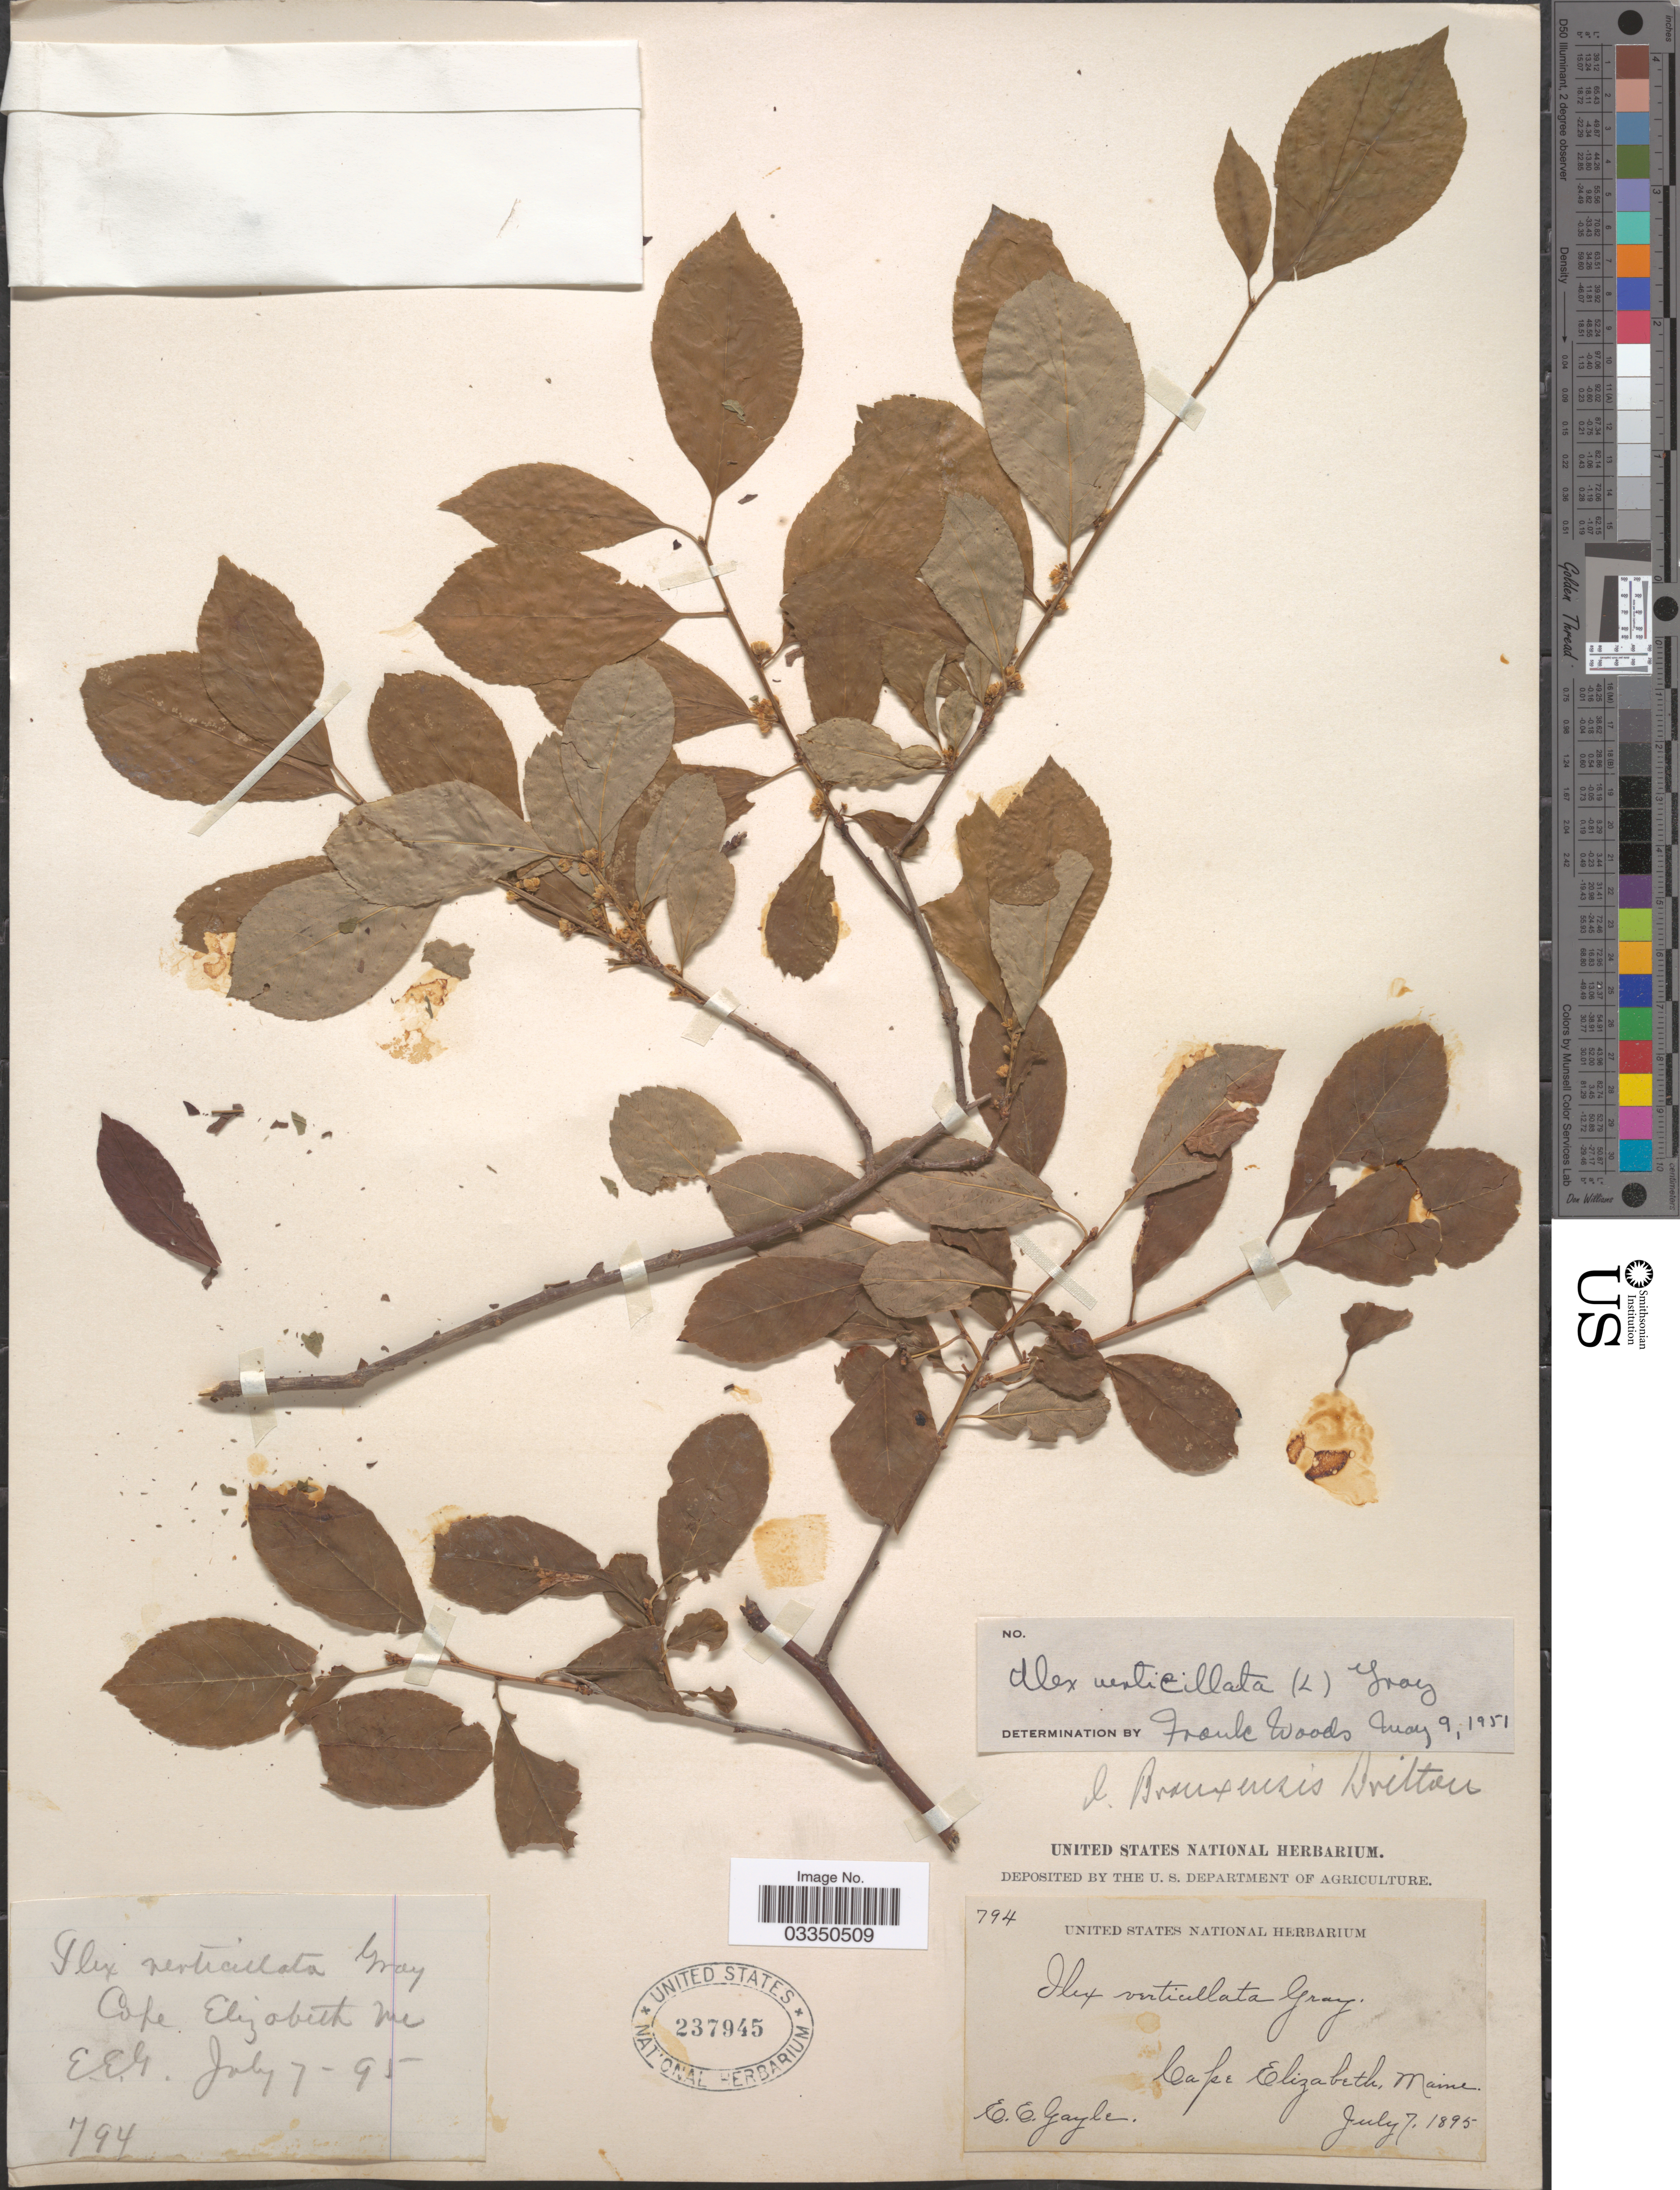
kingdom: Plantae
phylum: Tracheophyta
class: Magnoliopsida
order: Aquifoliales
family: Aquifoliaceae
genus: Ilex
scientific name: Ilex verticillata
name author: (L.) A. Gray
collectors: E. Gayle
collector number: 794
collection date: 1895-07-07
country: United States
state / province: Maine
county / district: Cumberland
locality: Cape Elizabeth.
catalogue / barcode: US 237945